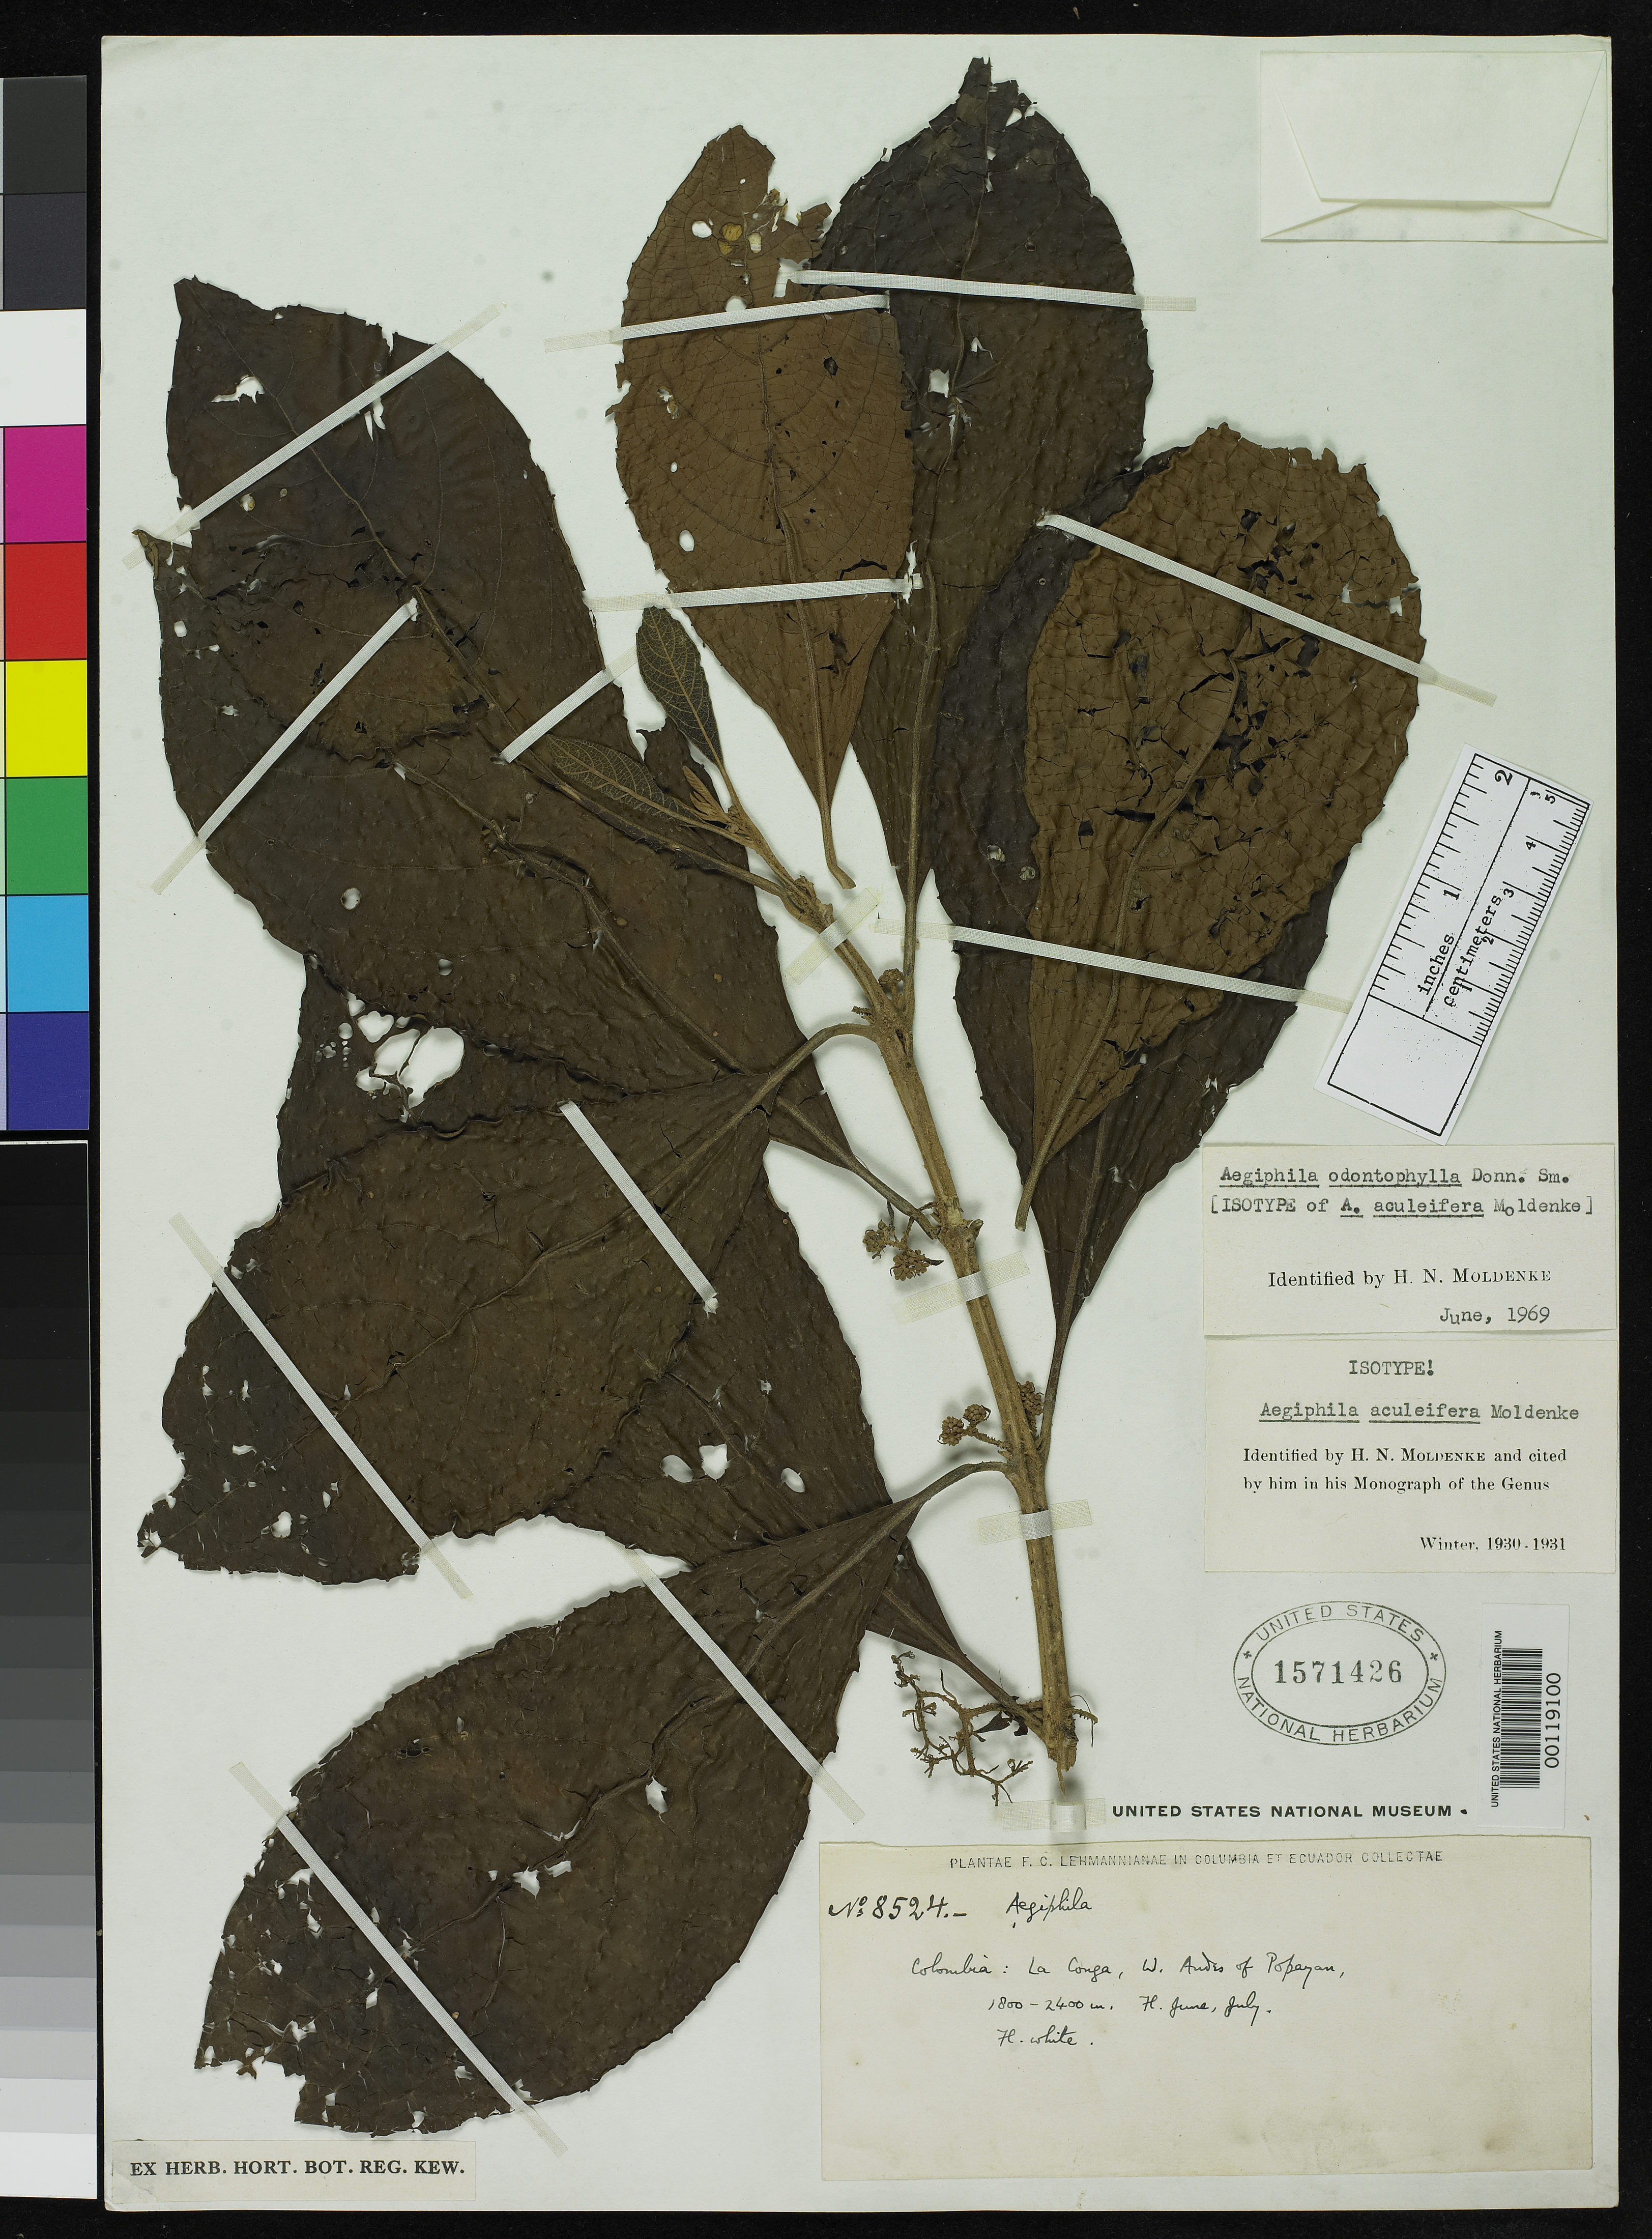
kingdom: Plantae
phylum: Tracheophyta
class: Magnoliopsida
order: Lamiales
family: Lamiaceae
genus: Aegiphila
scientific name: Aegiphila aculeifera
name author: Moldenke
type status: Isotype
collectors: F. C. Lehmann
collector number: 8524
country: Colombia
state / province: Cauca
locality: La Conga, W Andes of Popayan.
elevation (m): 1800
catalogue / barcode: US 1571426